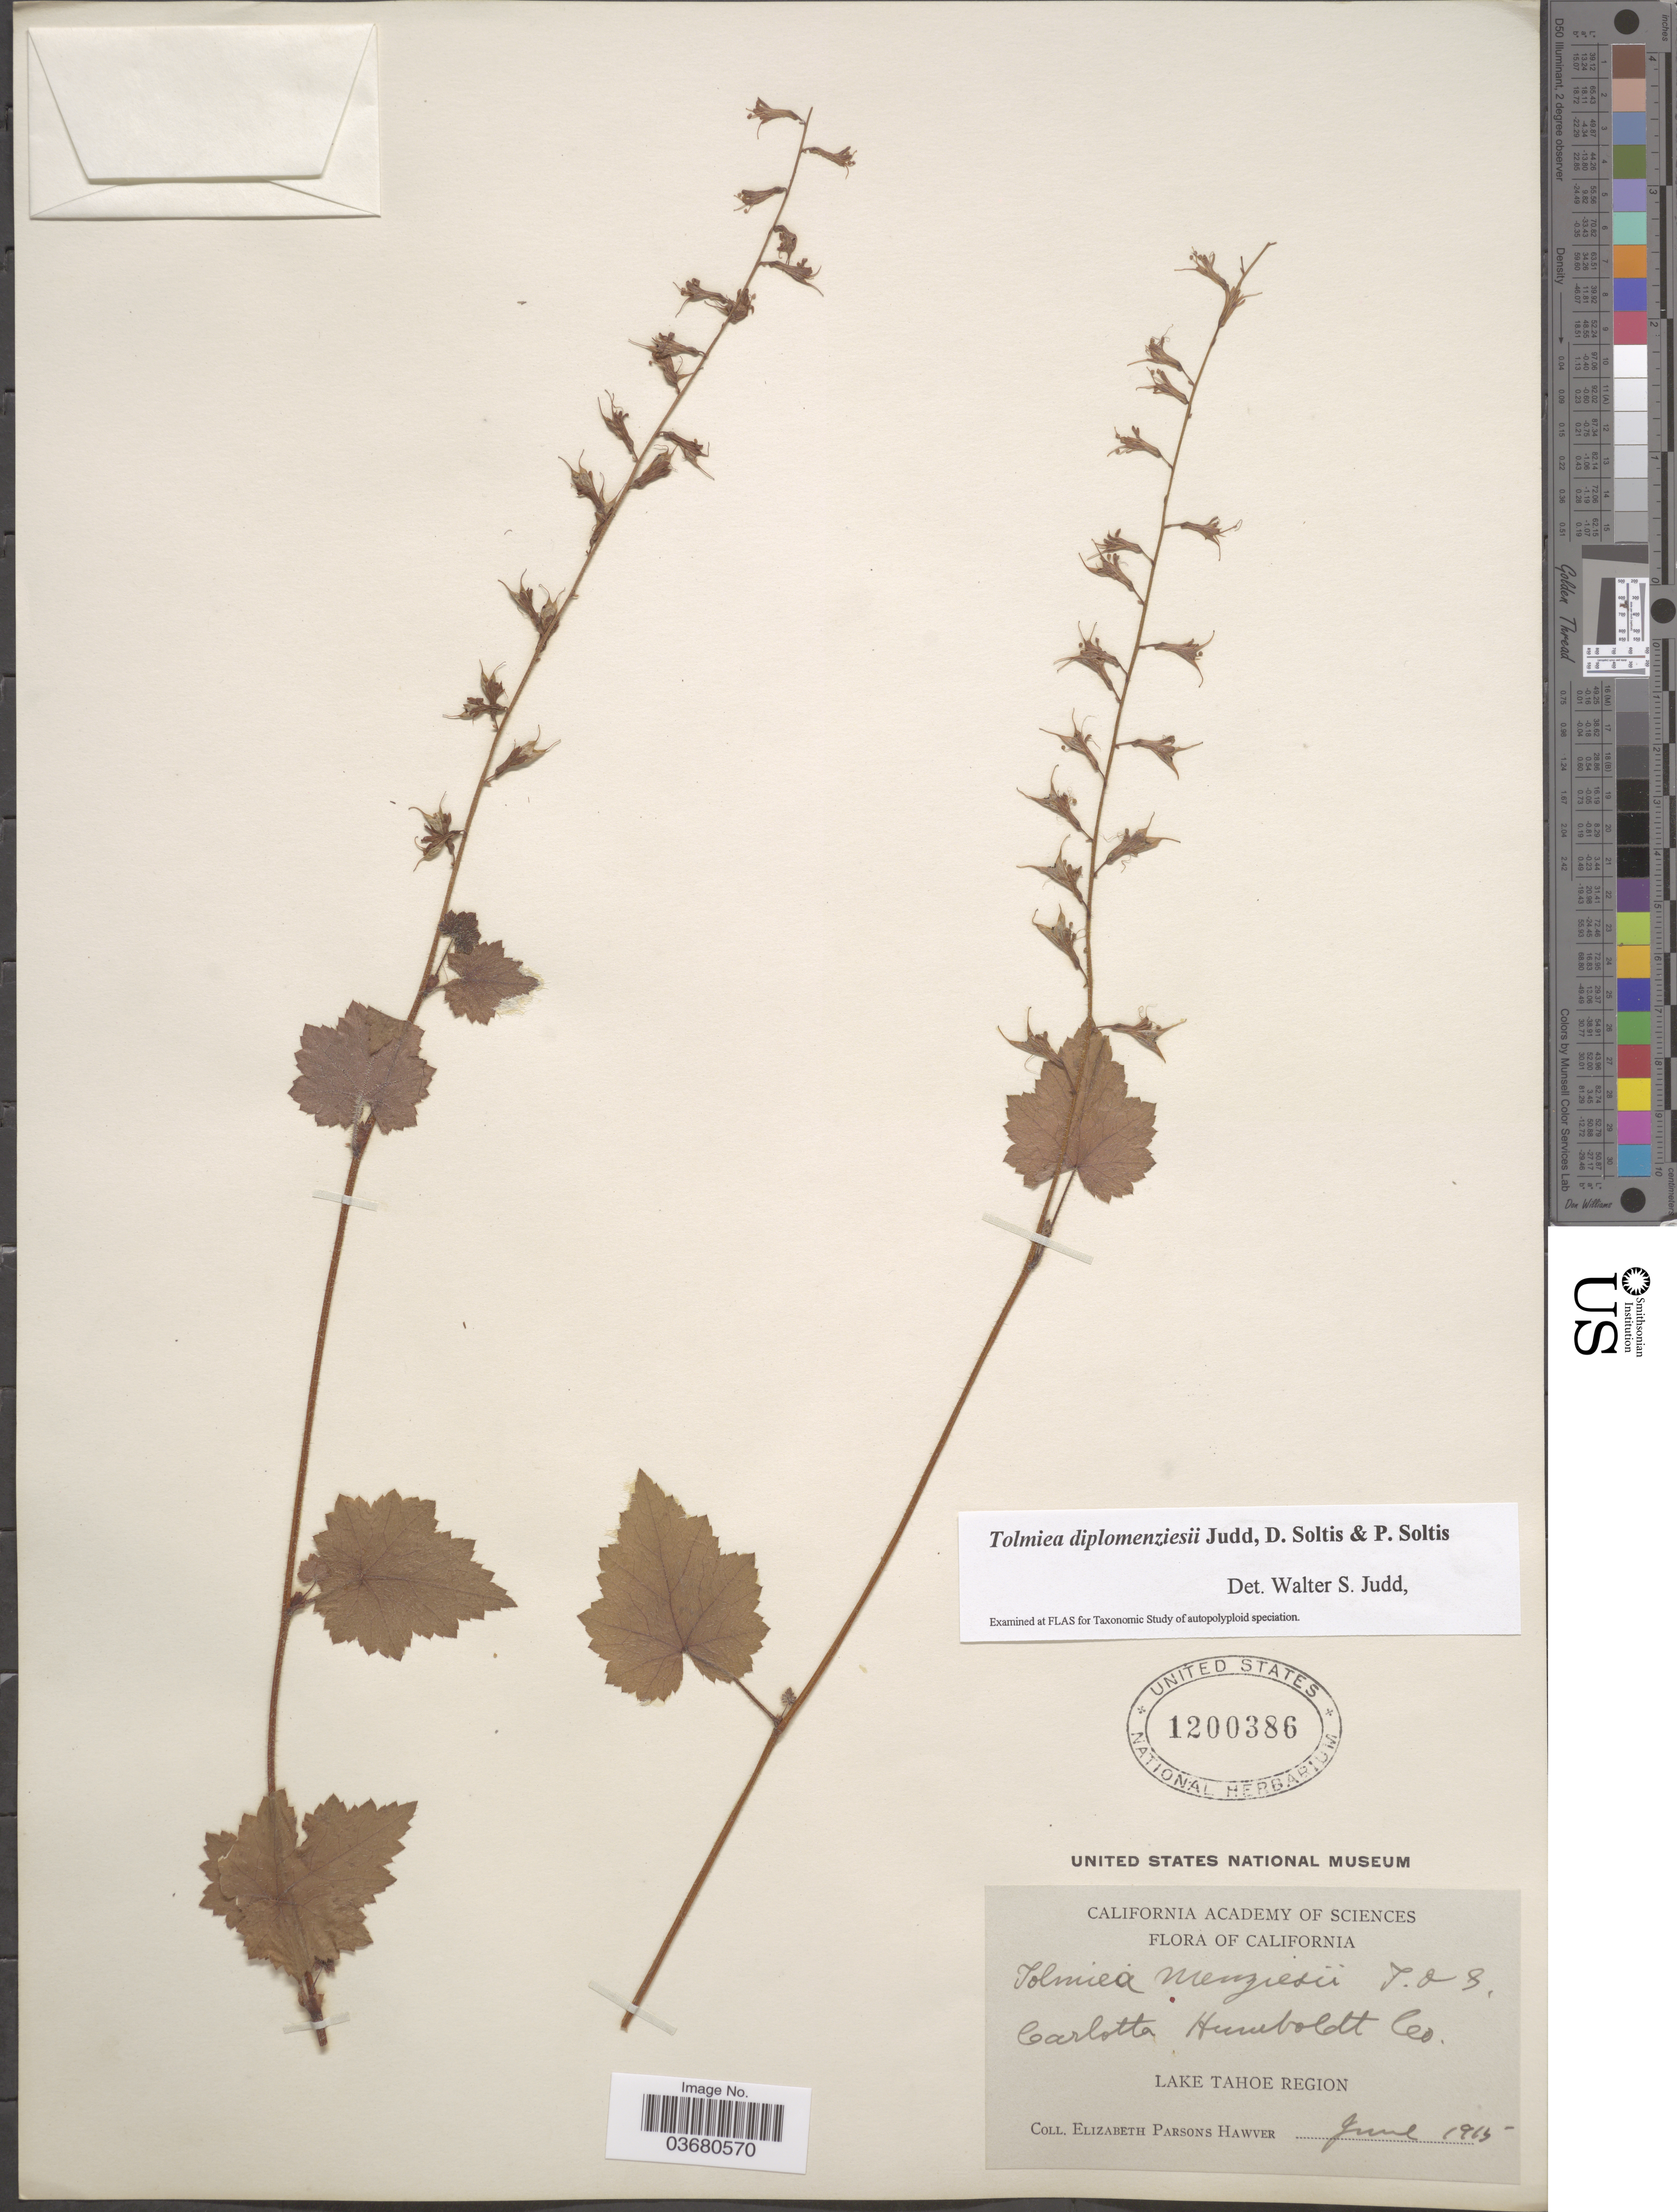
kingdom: Plantae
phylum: Tracheophyta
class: Magnoliopsida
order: Saxifragales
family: Saxifragaceae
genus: Tolmiea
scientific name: Tolmiea diplomenziesii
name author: Judd et al.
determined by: Judd, Walter S.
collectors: E. Hawver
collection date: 1915-06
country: United States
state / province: California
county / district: Humboldt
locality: Carlotta Humboldt Co. Lake Tahoe Region.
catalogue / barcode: US 1200386